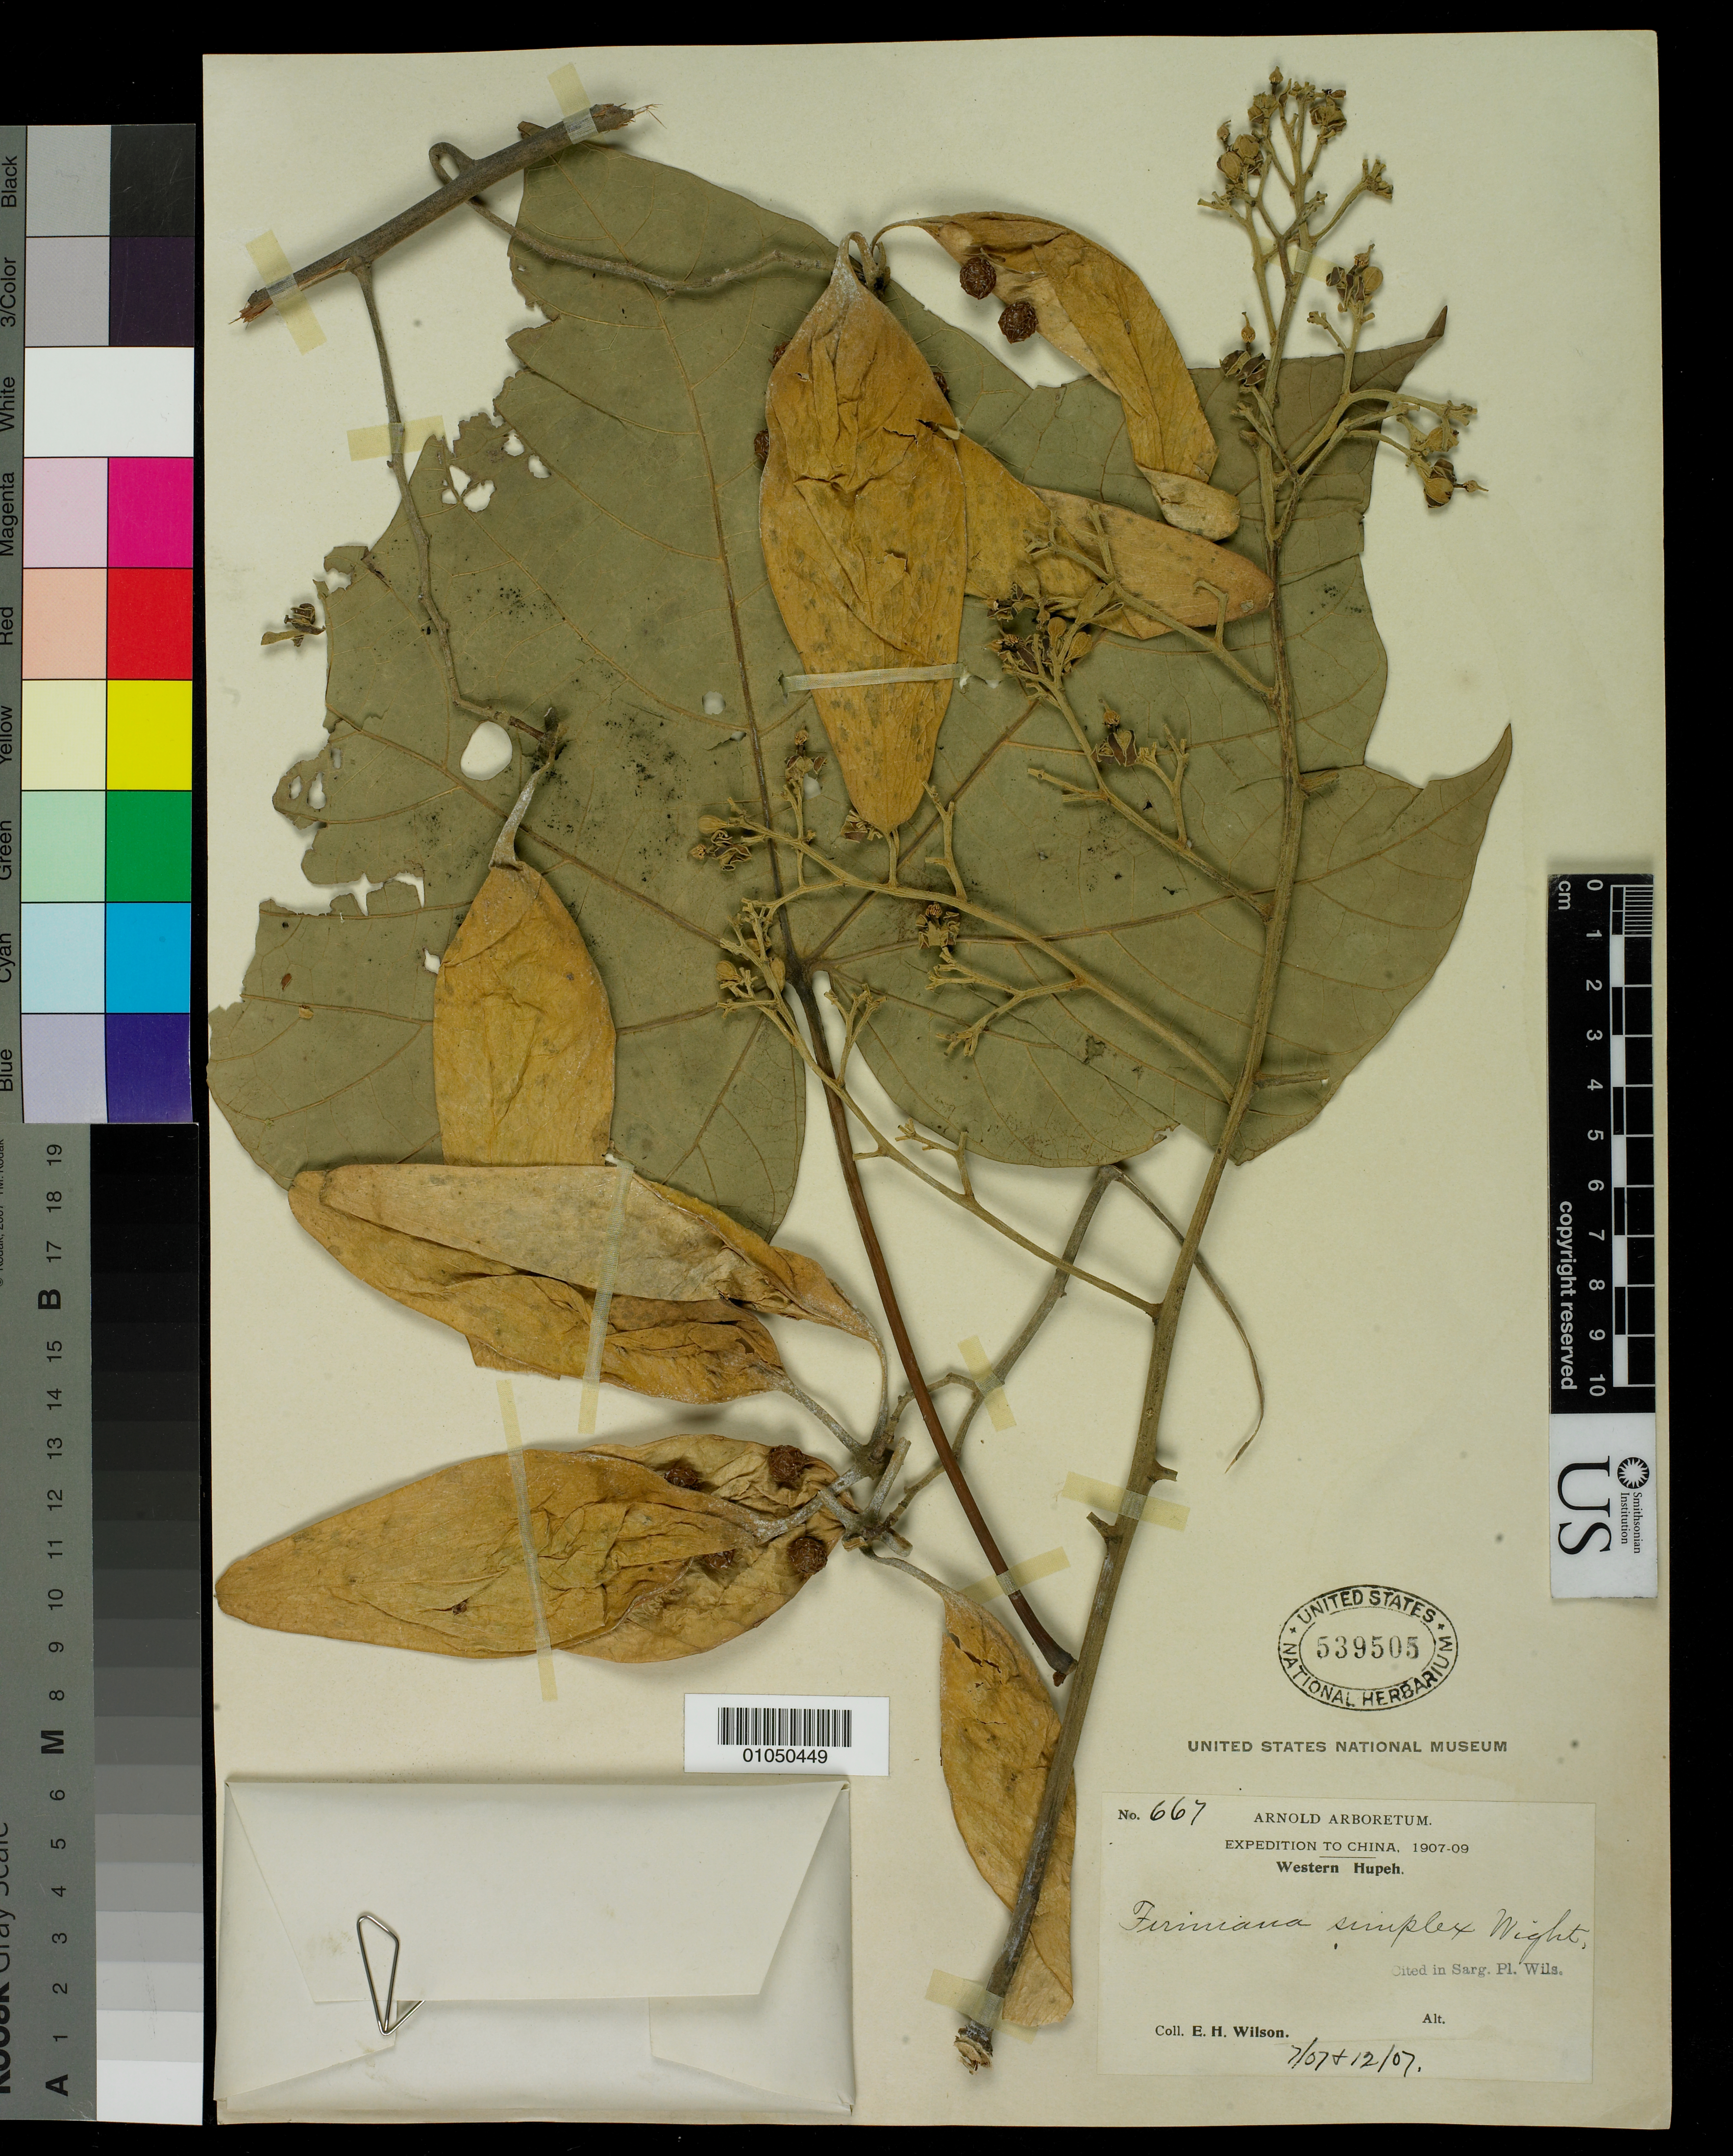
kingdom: Plantae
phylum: Tracheophyta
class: Magnoliopsida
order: Malvales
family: Malvaceae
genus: Hibiscus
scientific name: Hibiscus simplex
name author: L.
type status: Conserved Type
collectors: E. H. Wilson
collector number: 667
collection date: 1907-07,1907-12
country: China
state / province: Hubei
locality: Western Hupeh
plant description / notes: Specimen mounted with 2 collections made on different dates; Jul 1907 (flowering) and Dec 1907 (fruiting). Only the flowering material (Jul 1907) is part of the conserved type.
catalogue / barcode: US 539505